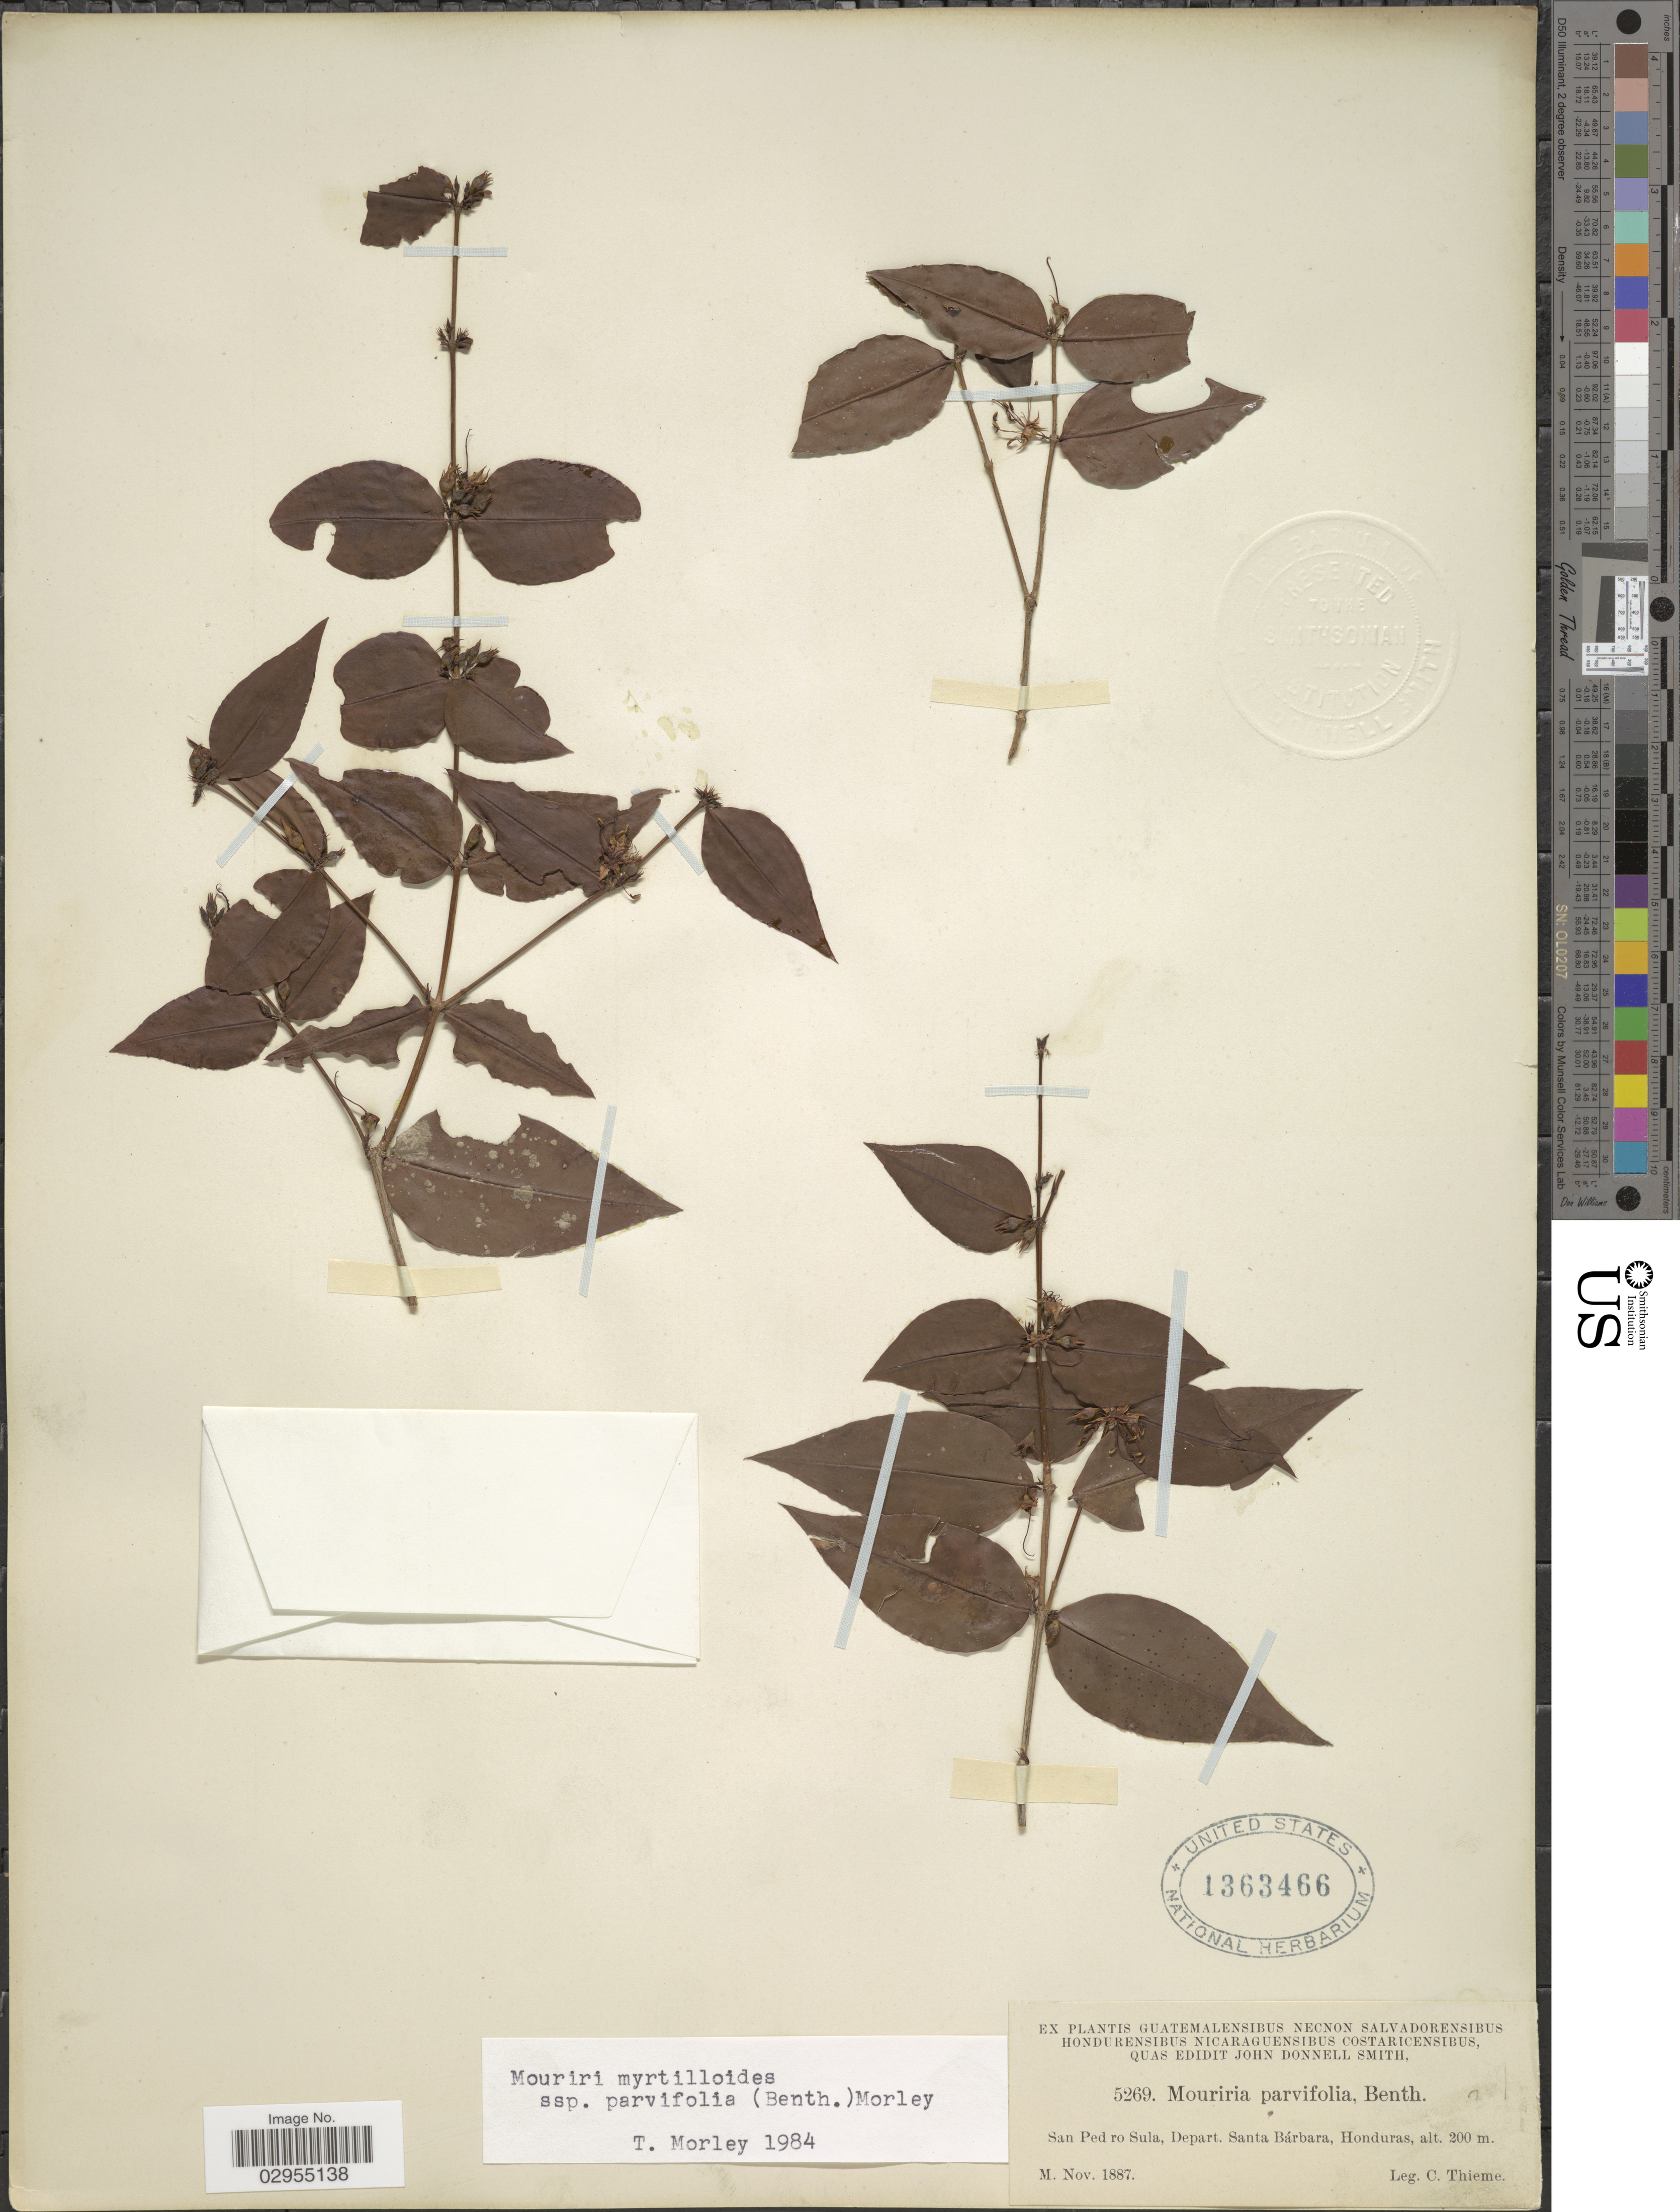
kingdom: Plantae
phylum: Tracheophyta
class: Magnoliopsida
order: Myrtales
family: Melastomataceae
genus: Mouriri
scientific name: Mouriri parvifolia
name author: Benth.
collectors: C. Thieme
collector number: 5269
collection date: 1887-11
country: Honduras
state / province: Santa Bárbara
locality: San Pedri Sula, Depart. Santa Bárbara.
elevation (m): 200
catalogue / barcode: US 1363466